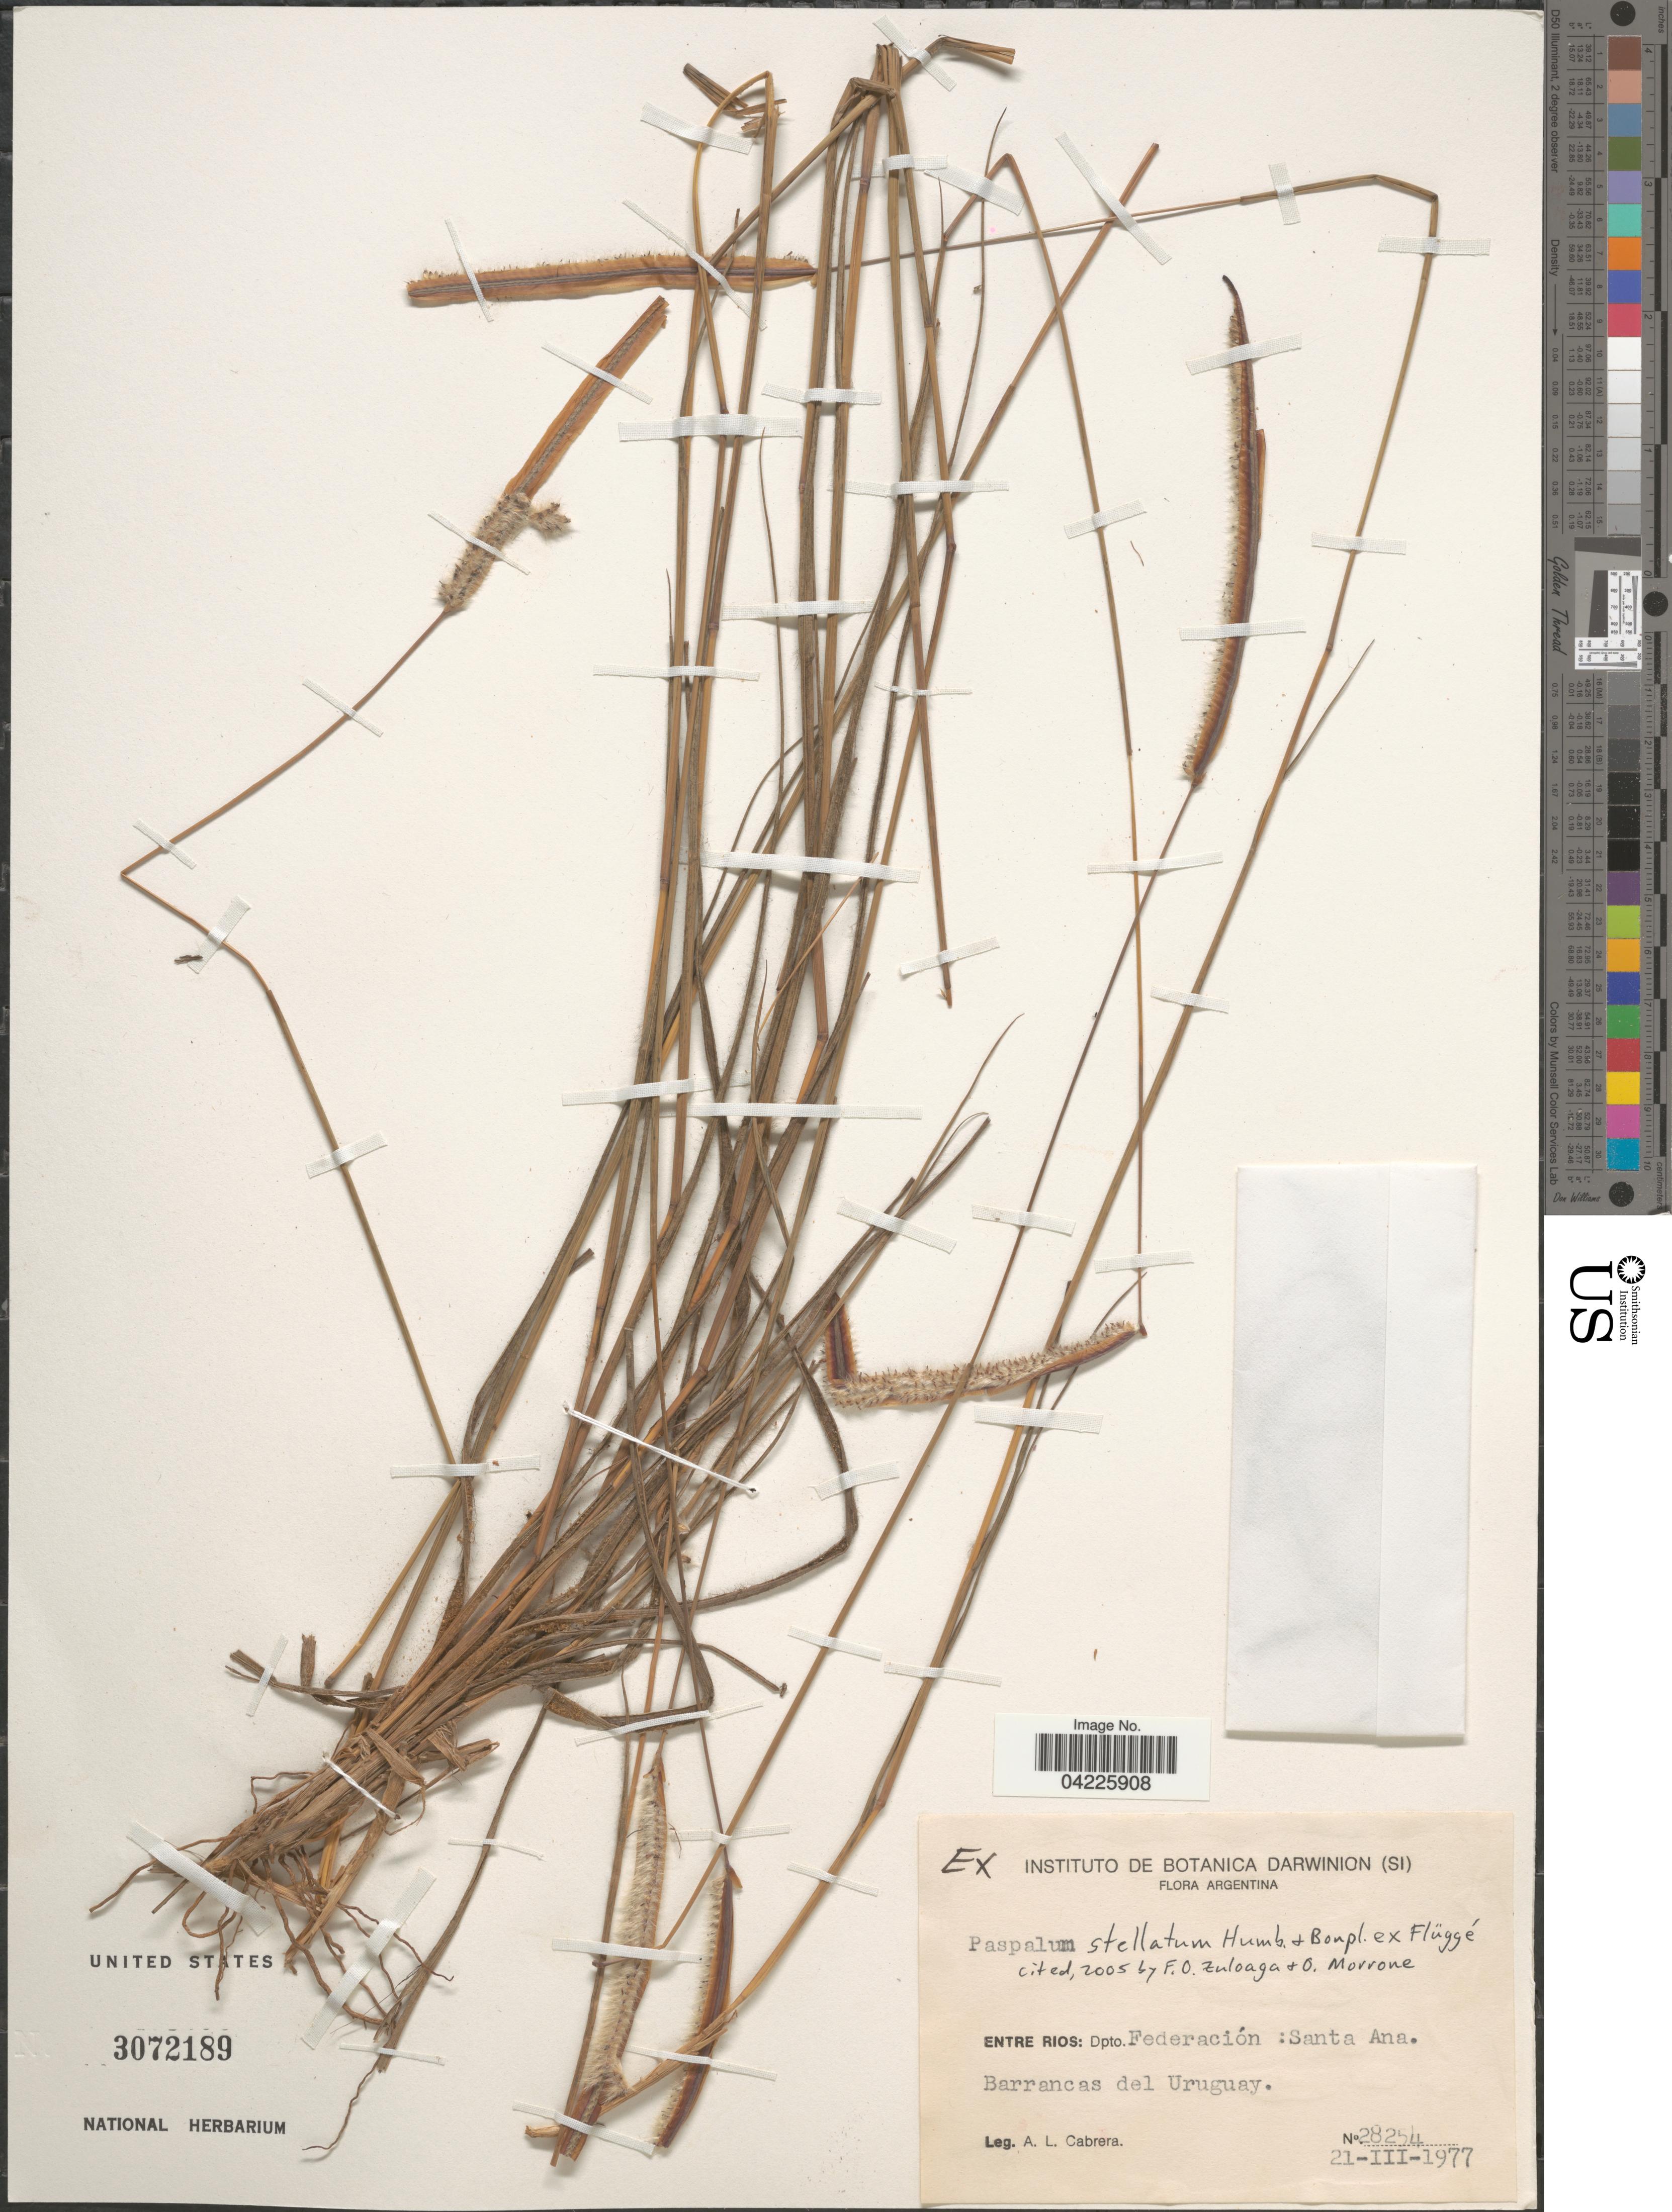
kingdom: Plantae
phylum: Tracheophyta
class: Liliopsida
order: Poales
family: Poaceae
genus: Paspalum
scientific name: Paspalum stellatum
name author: Humb. & Bonpl. ex Flüggé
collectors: A. L. Cabrera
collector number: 28254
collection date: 1977-03-21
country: Argentina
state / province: Entre Rios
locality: Dpto.Federación :Santa Ana. Barrancas del Uruguay.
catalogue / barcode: US 3072189